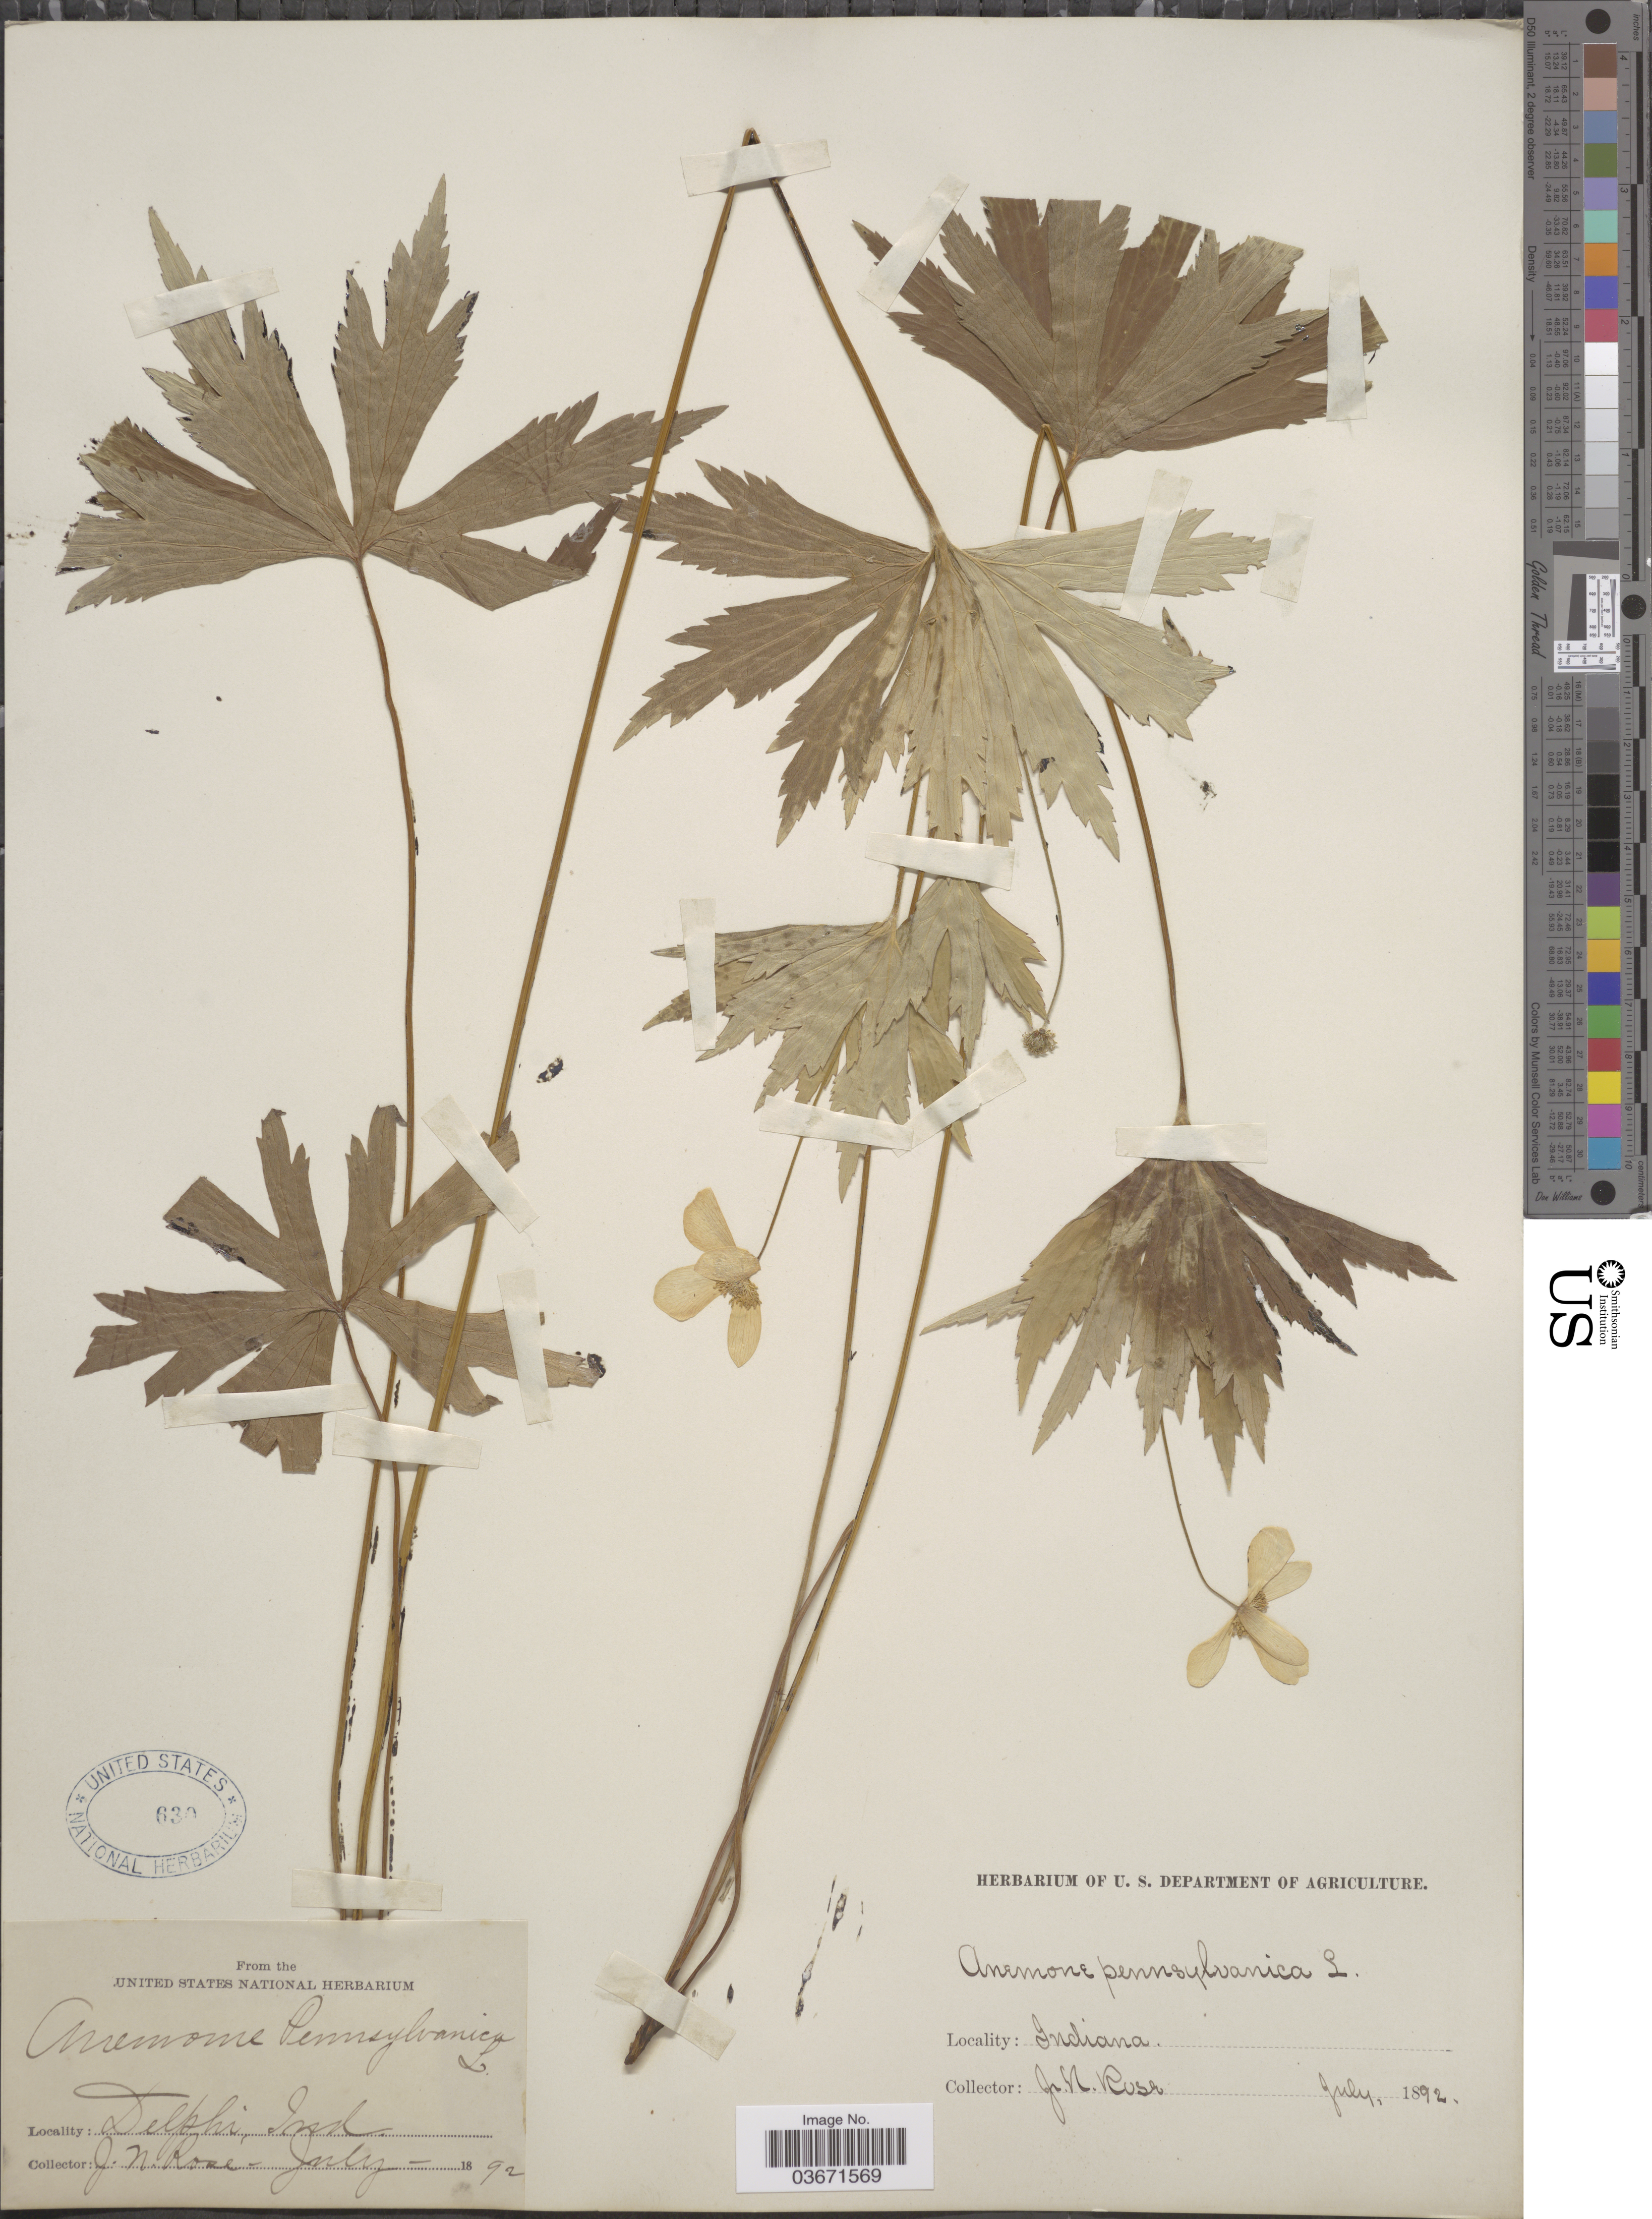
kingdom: Plantae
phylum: Tracheophyta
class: Magnoliopsida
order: Ranunculales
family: Ranunculaceae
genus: Anemone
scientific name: Anemone canadensis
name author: L.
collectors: J. N. Rose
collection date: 1892-07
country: United States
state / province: Indiana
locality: Delphi.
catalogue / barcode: US 630